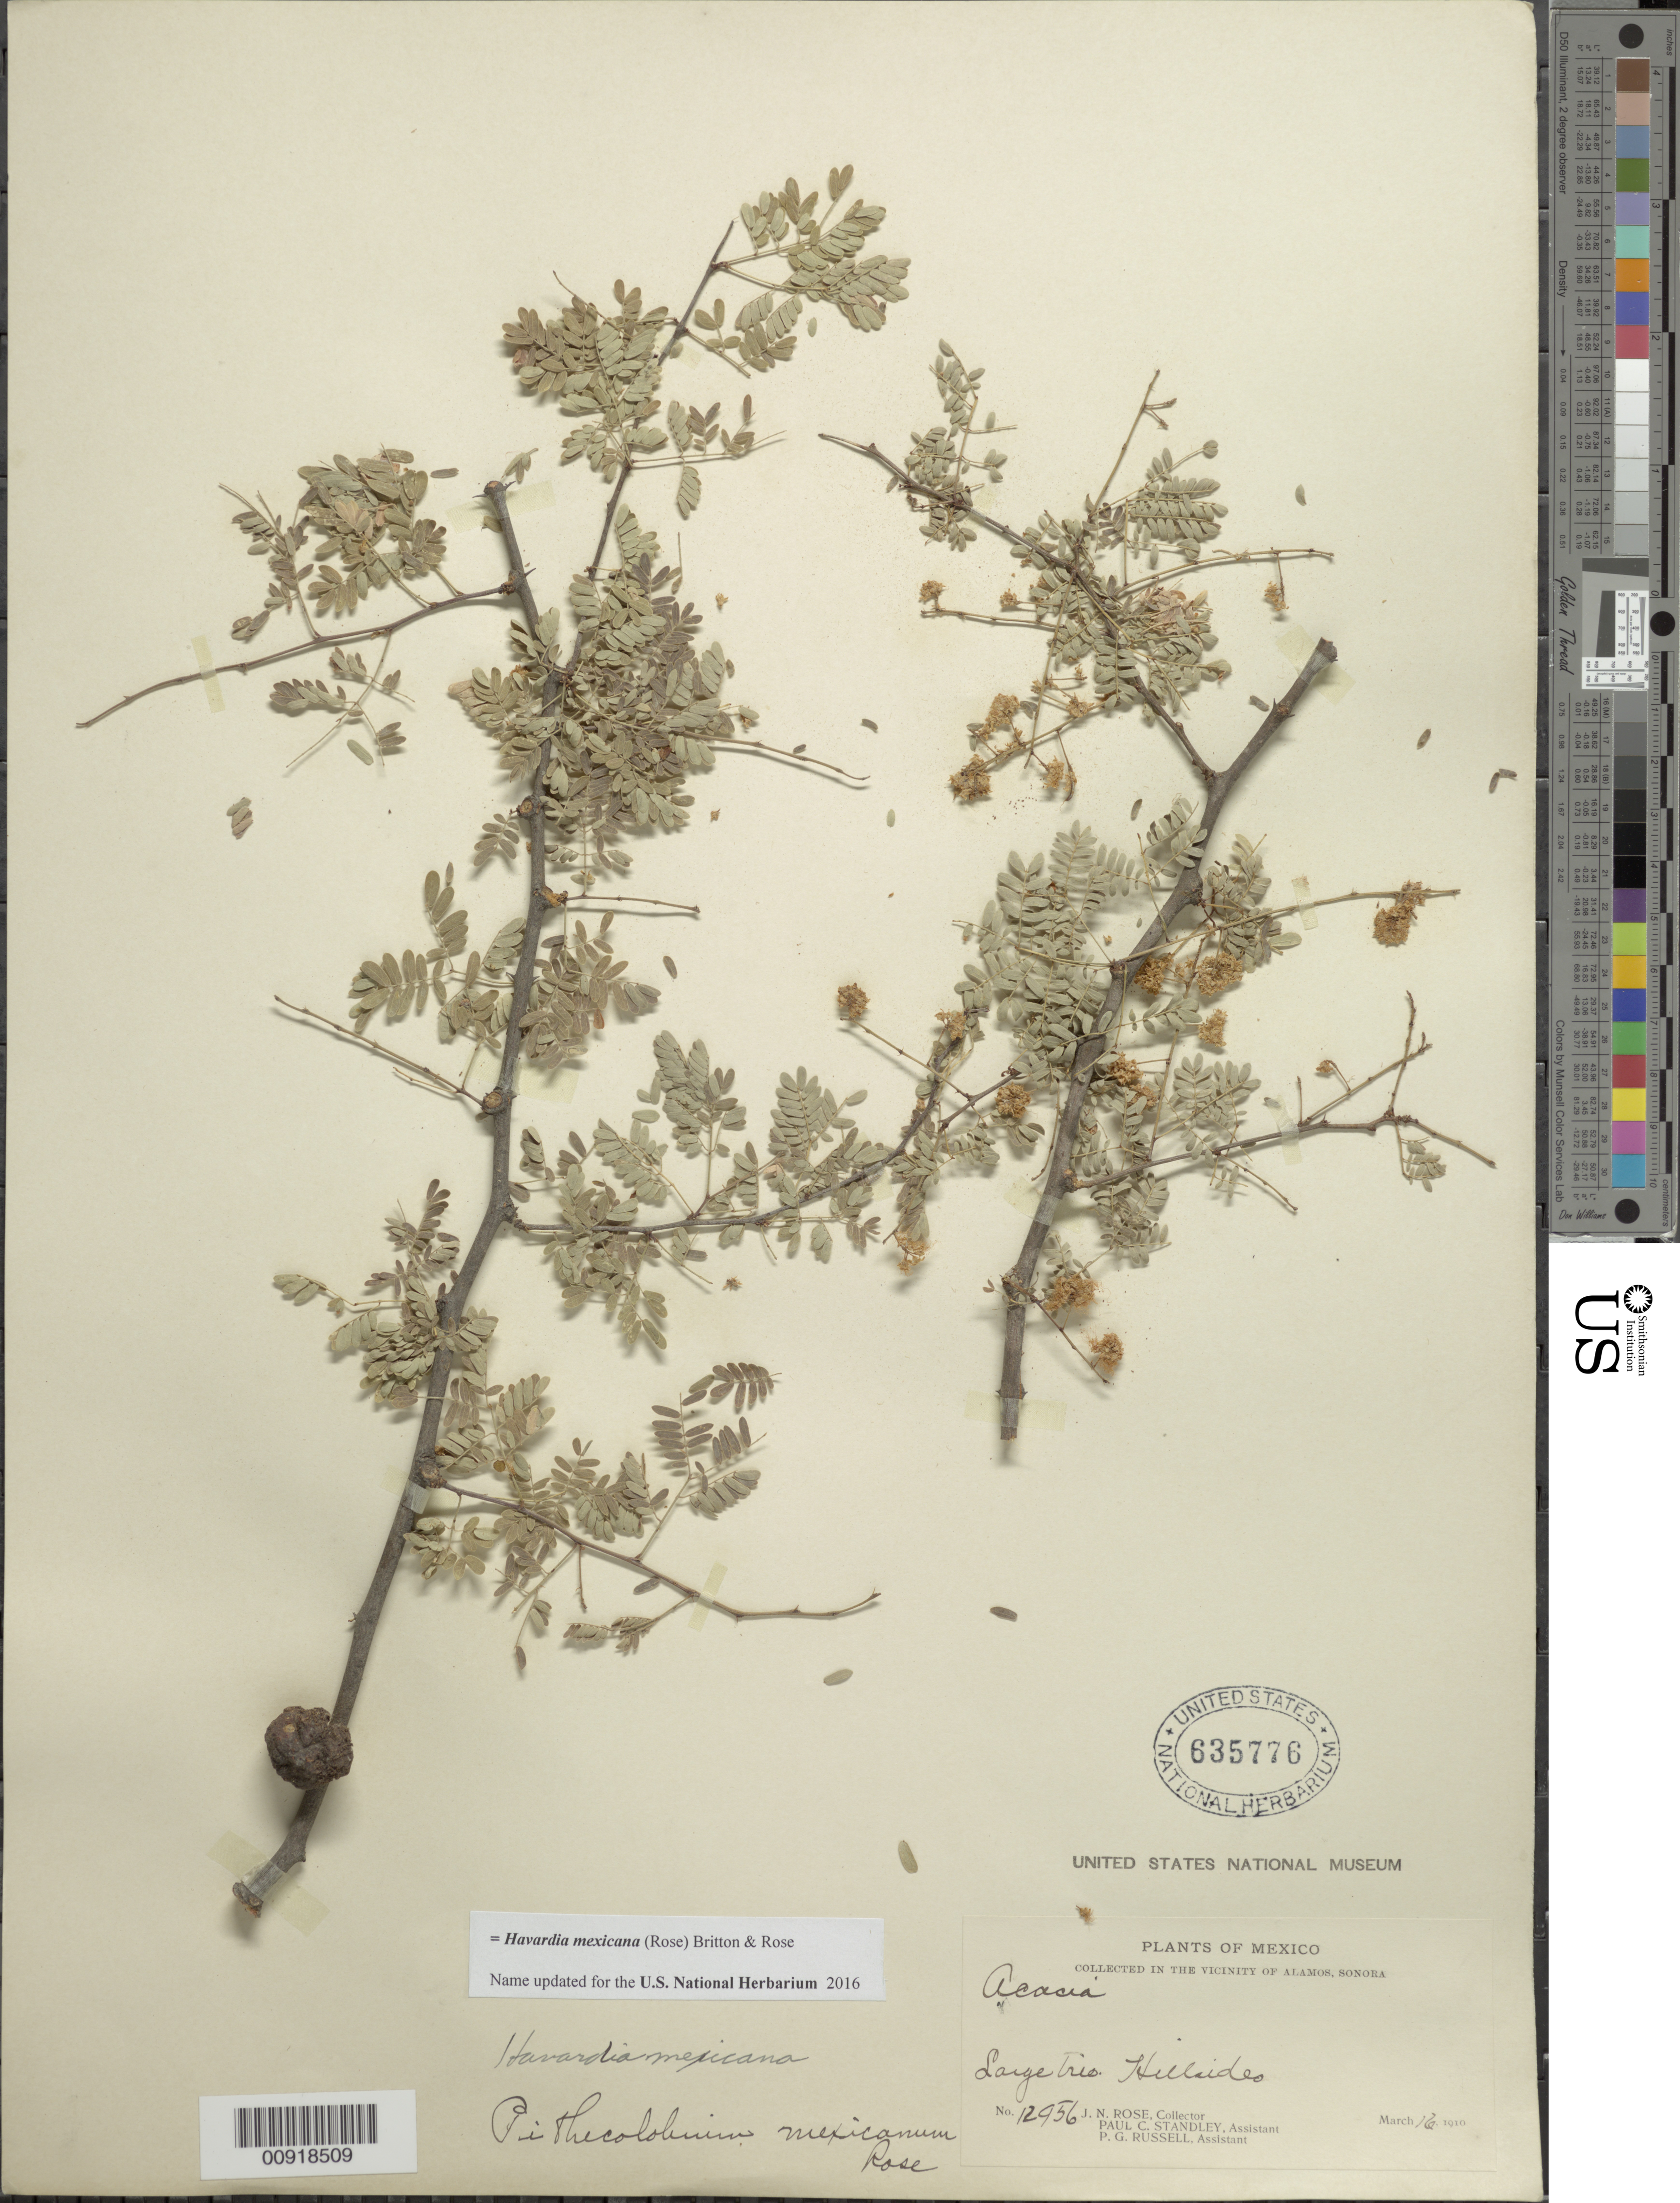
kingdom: Plantae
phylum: Tracheophyta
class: Magnoliopsida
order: Fabales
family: Fabaceae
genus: Havardia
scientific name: Havardia mexicana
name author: (Rose) Britton & Rose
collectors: J. N. Rose, P. C. Standley & P. G. Russell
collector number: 12956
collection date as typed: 16 Mar 1910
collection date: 1910-03-16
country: Mexico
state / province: Sonora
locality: In the vicinity of Alamos, Sonora.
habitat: Hillsides.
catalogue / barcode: US 635776